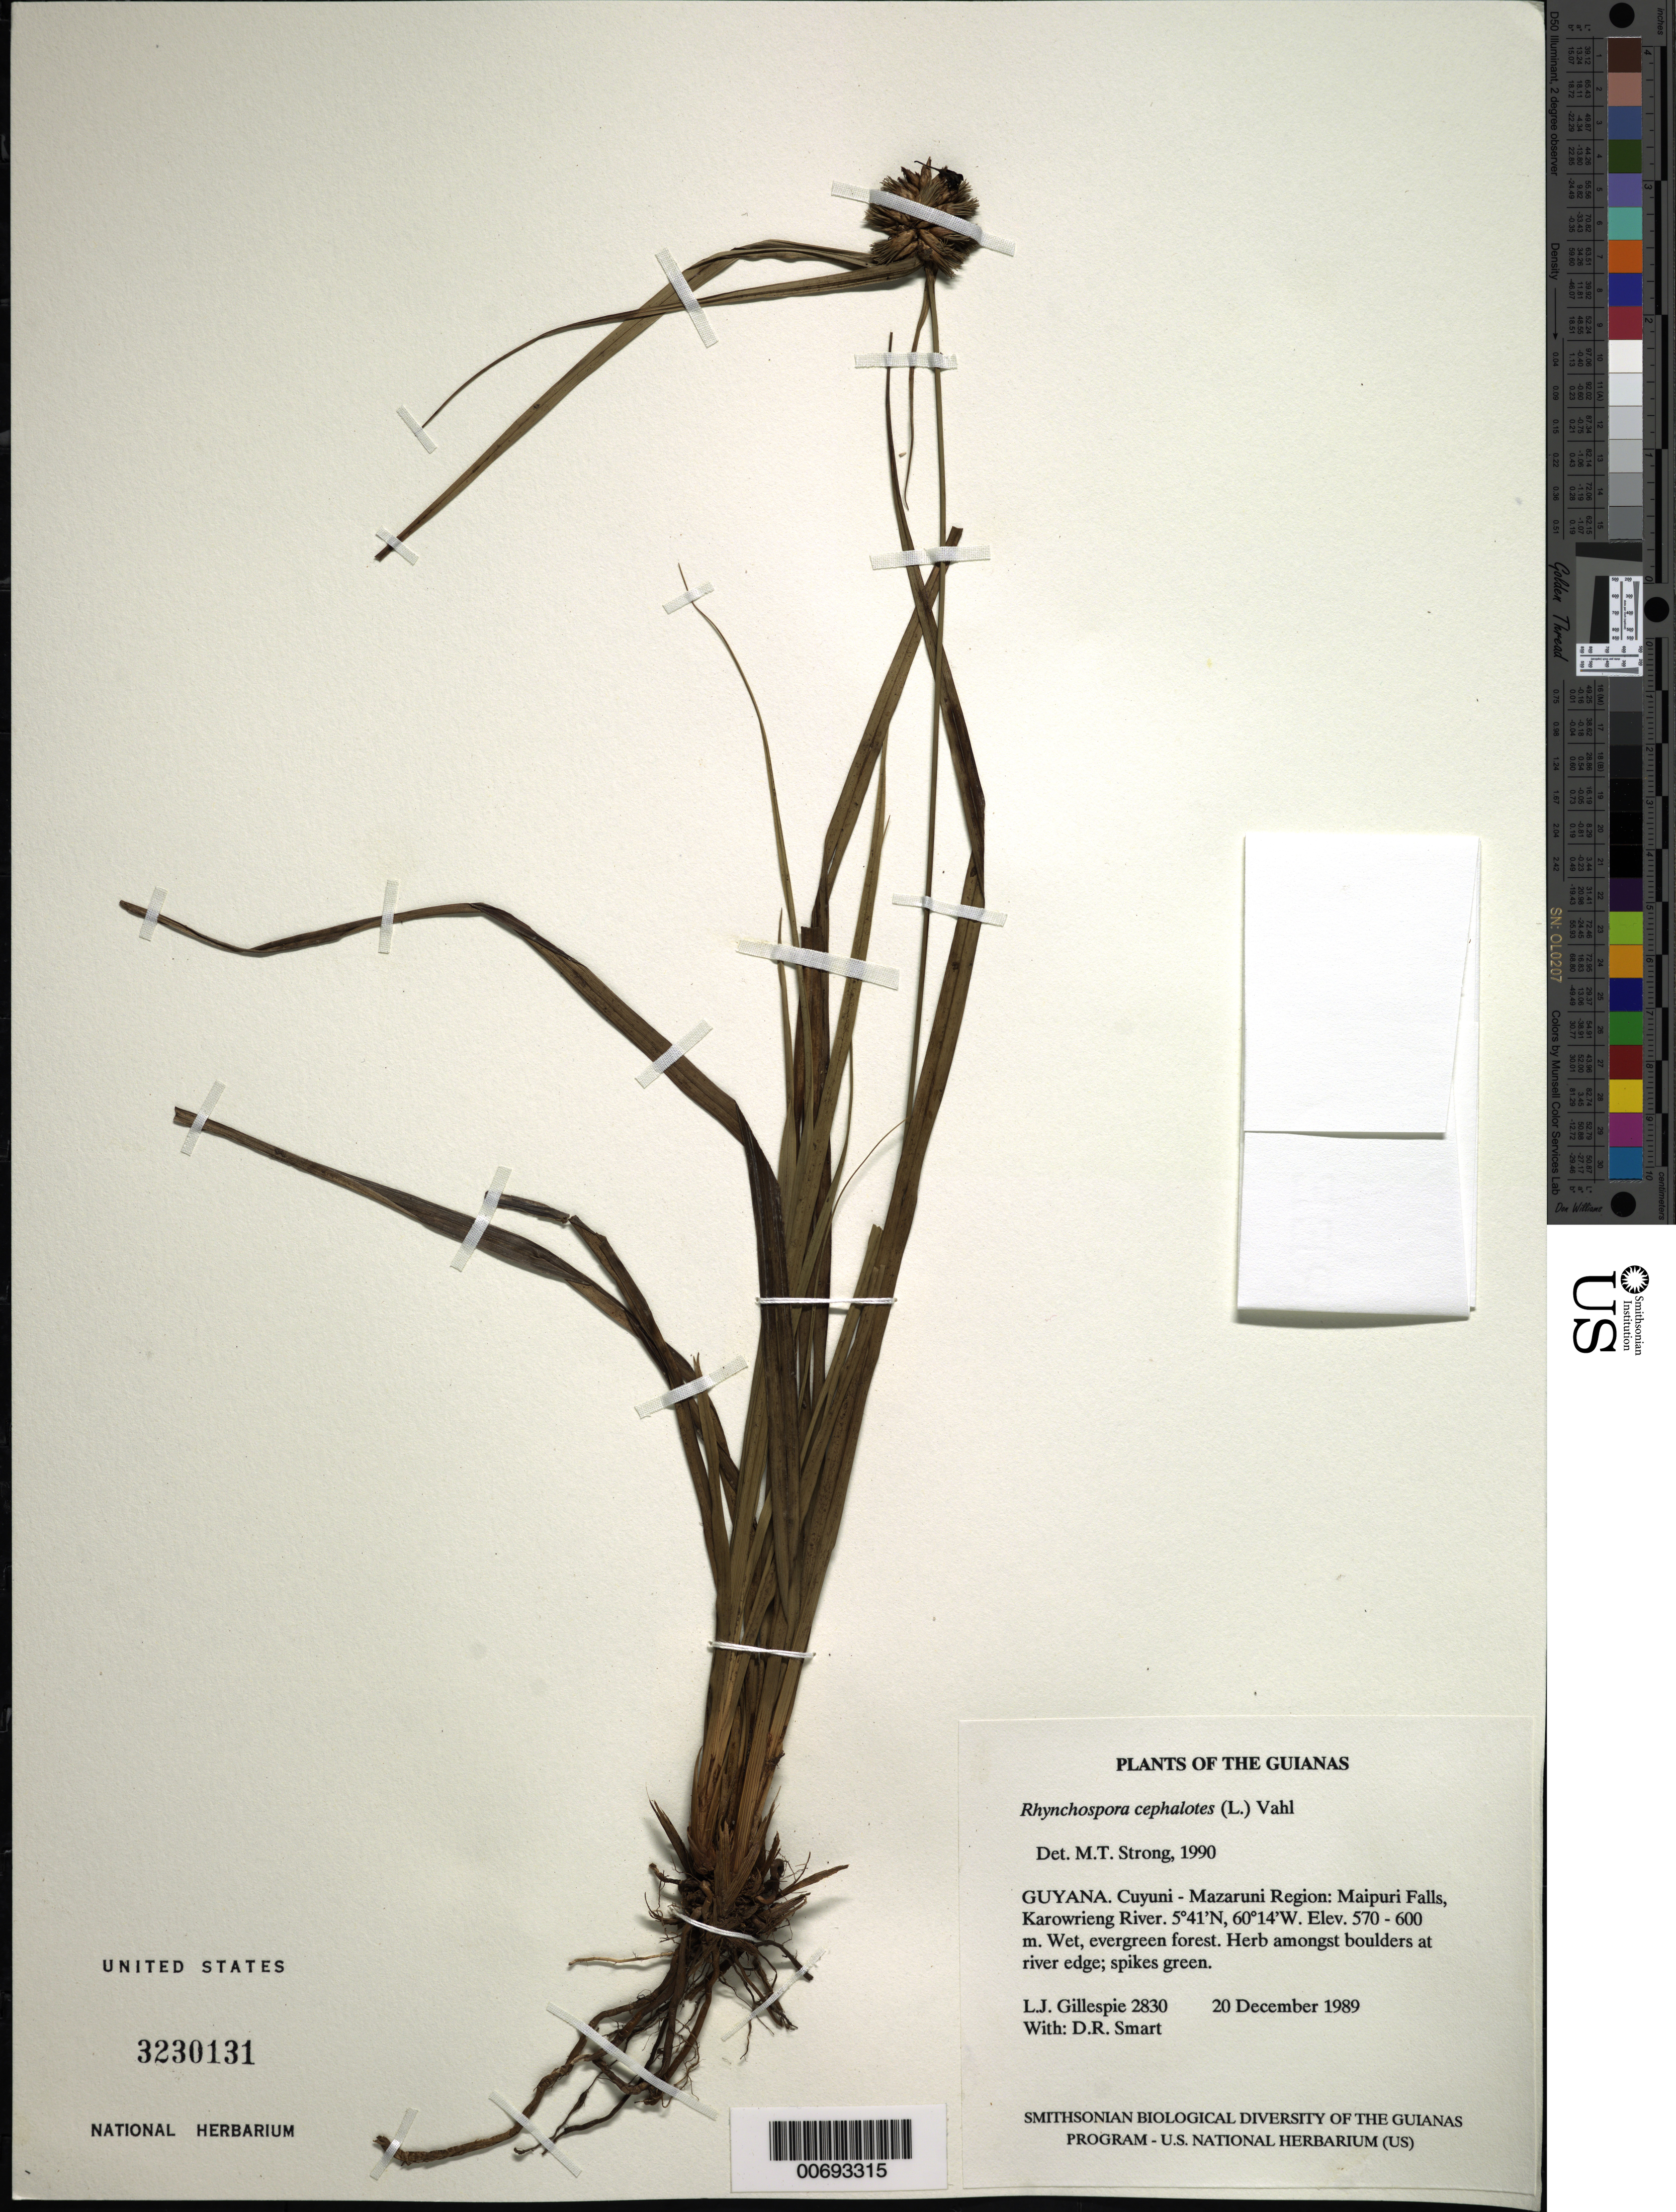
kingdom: Plantae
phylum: Tracheophyta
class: Liliopsida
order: Poales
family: Cyperaceae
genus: Rhynchospora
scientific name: Rhynchospora cephalotes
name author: (L.) Vahl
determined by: Strong, M. T., (US), Smithsonian Institution - National Museum of Natural History (UNITED STATES)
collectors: L. J. Gillespie & D. R. Smart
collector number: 2830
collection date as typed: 20 December 1989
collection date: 1989-12-20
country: Guyana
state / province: Cuyuni-Mazaruni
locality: Maipuri Falls, Karowrieng River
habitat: Wet, evergreen forest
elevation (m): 570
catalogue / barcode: US 3230131